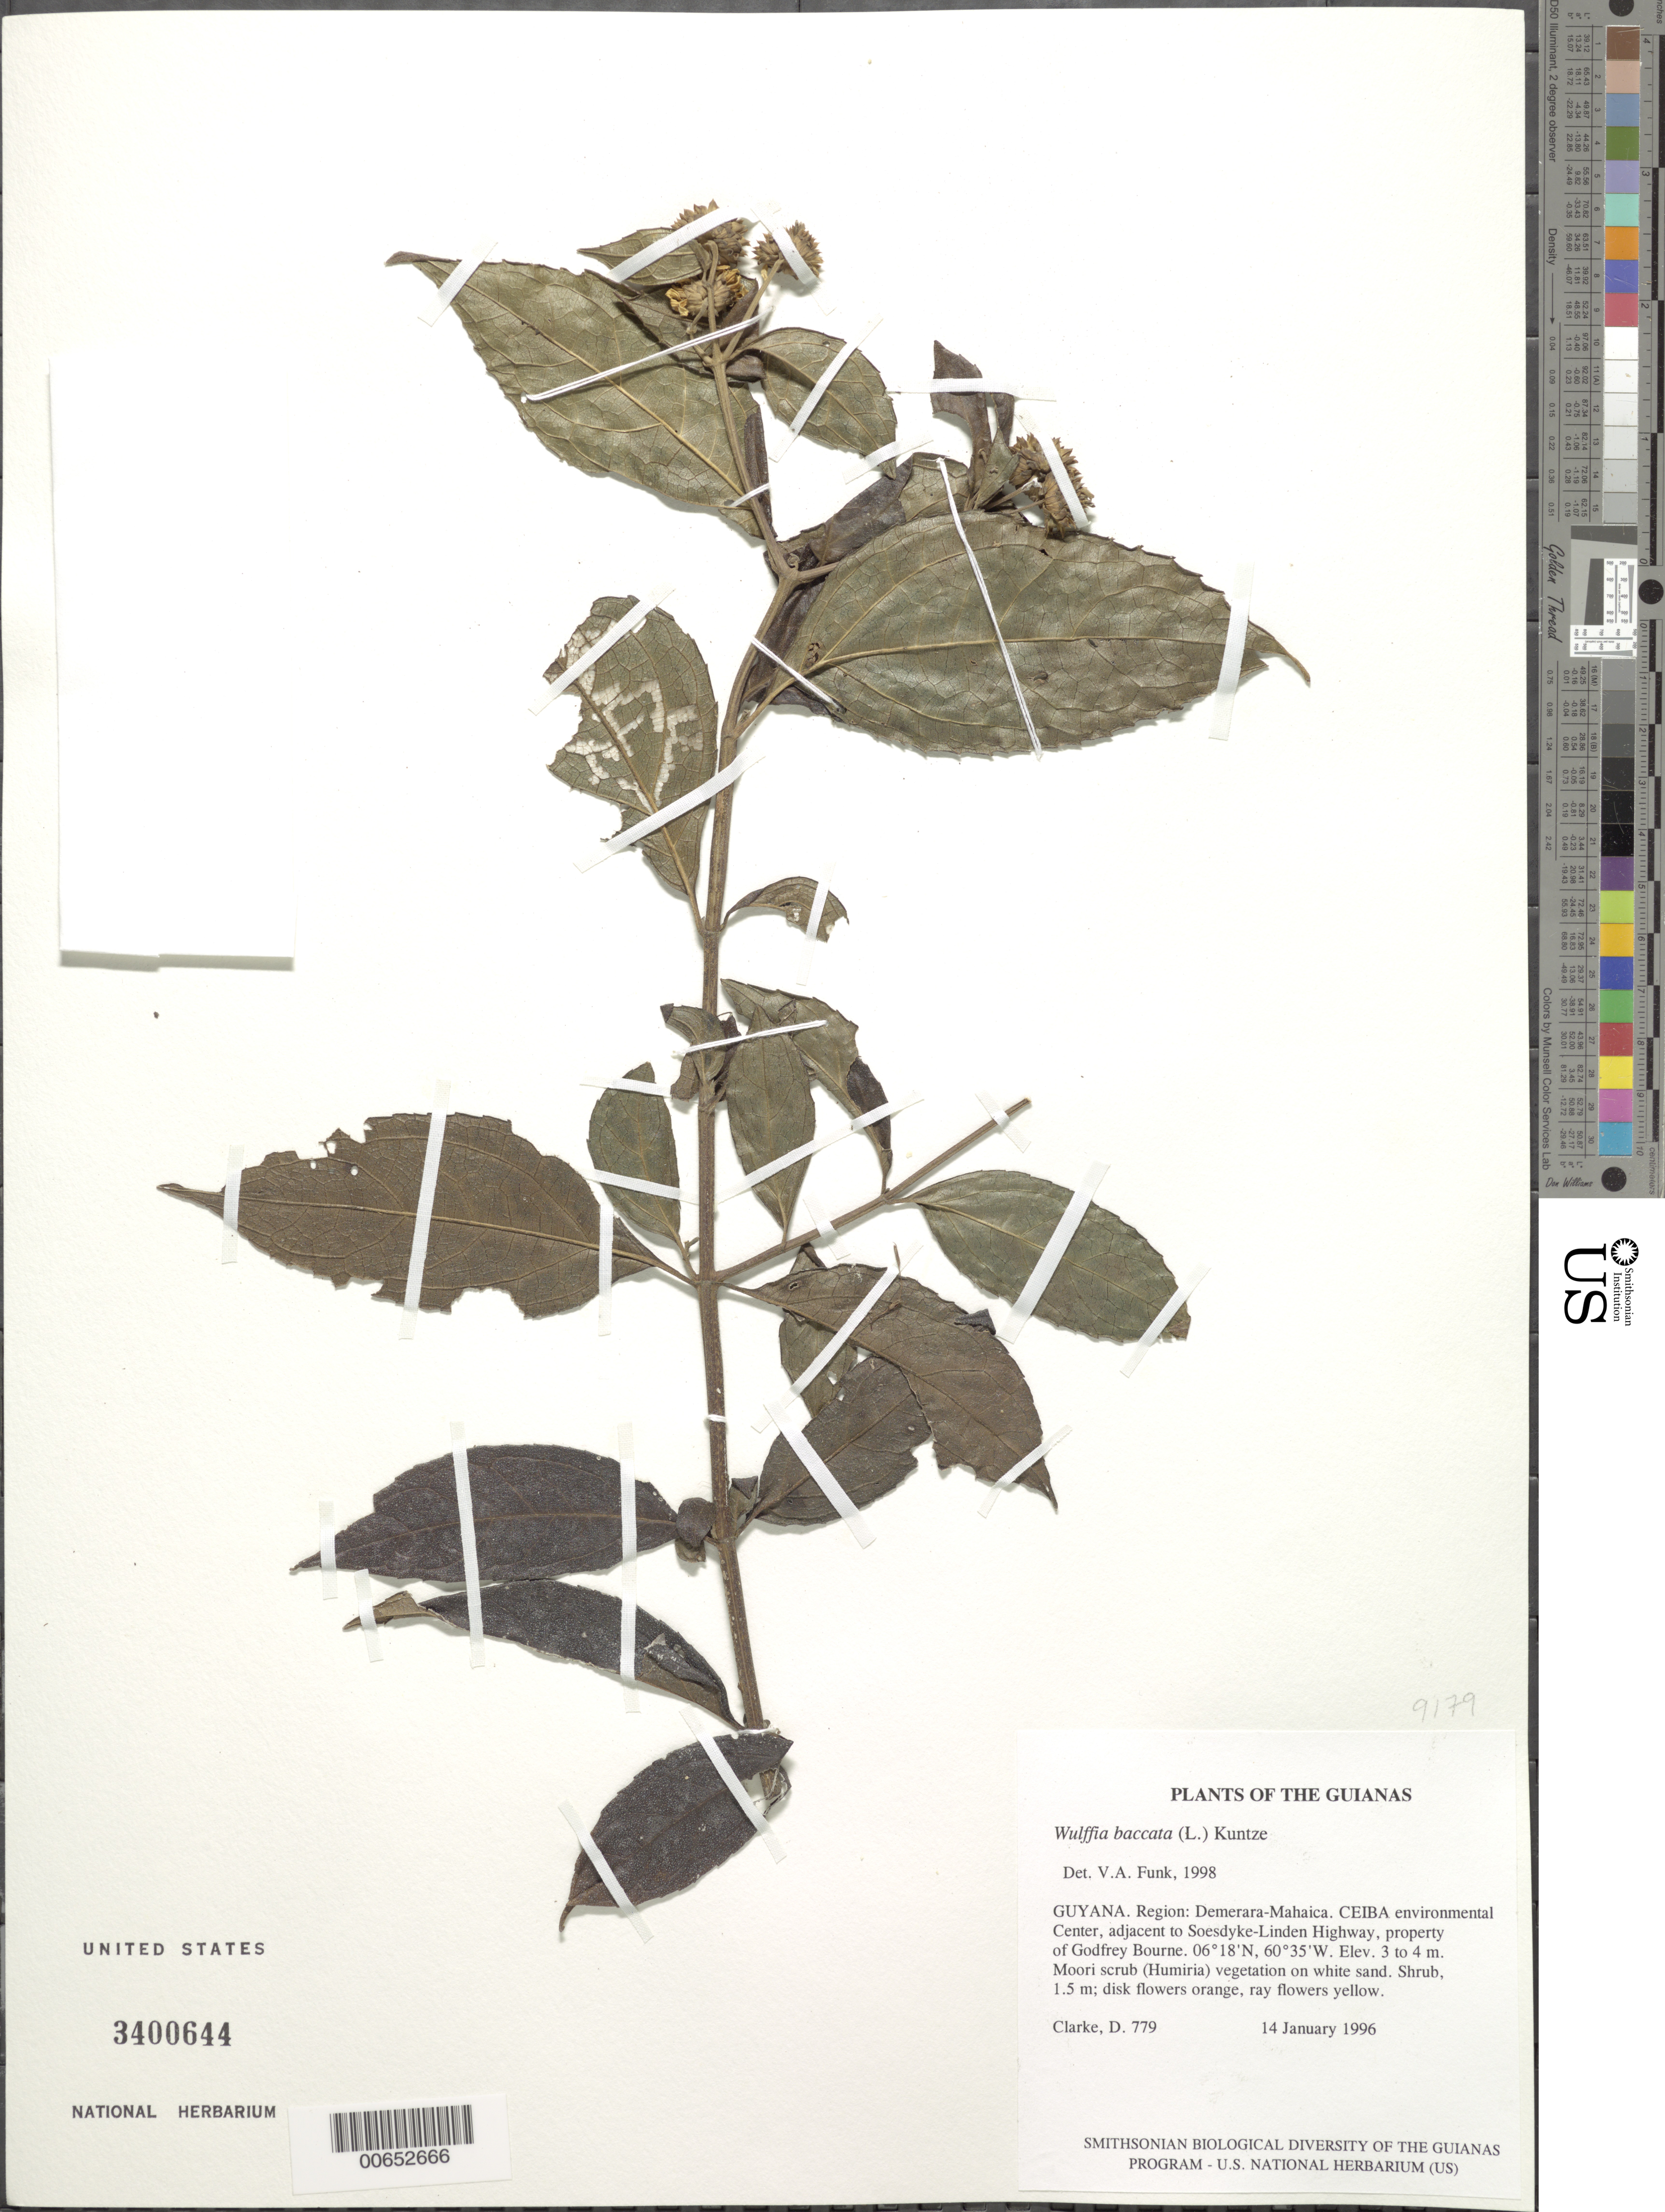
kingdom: Plantae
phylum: Tracheophyta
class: Magnoliopsida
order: Asterales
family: Asteraceae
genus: Wulffia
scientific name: Wulffia baccata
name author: (L. f.) Kuntze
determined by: Funk, Vicki A., (BOT), Smithsonian Institution - National Museum of Natural History (UNITED STATES)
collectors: H. D. Clarke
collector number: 779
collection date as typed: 14 January 1996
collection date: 1996-01-14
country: Guyana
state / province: Demerara-Mahaica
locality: CEIBA Environmental Center, adjacent to Soesdyke-Linden Highway, property of Godfrey Bourne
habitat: Moori scrub (Humiria) vegetation on white sand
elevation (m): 3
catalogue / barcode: US 3400644